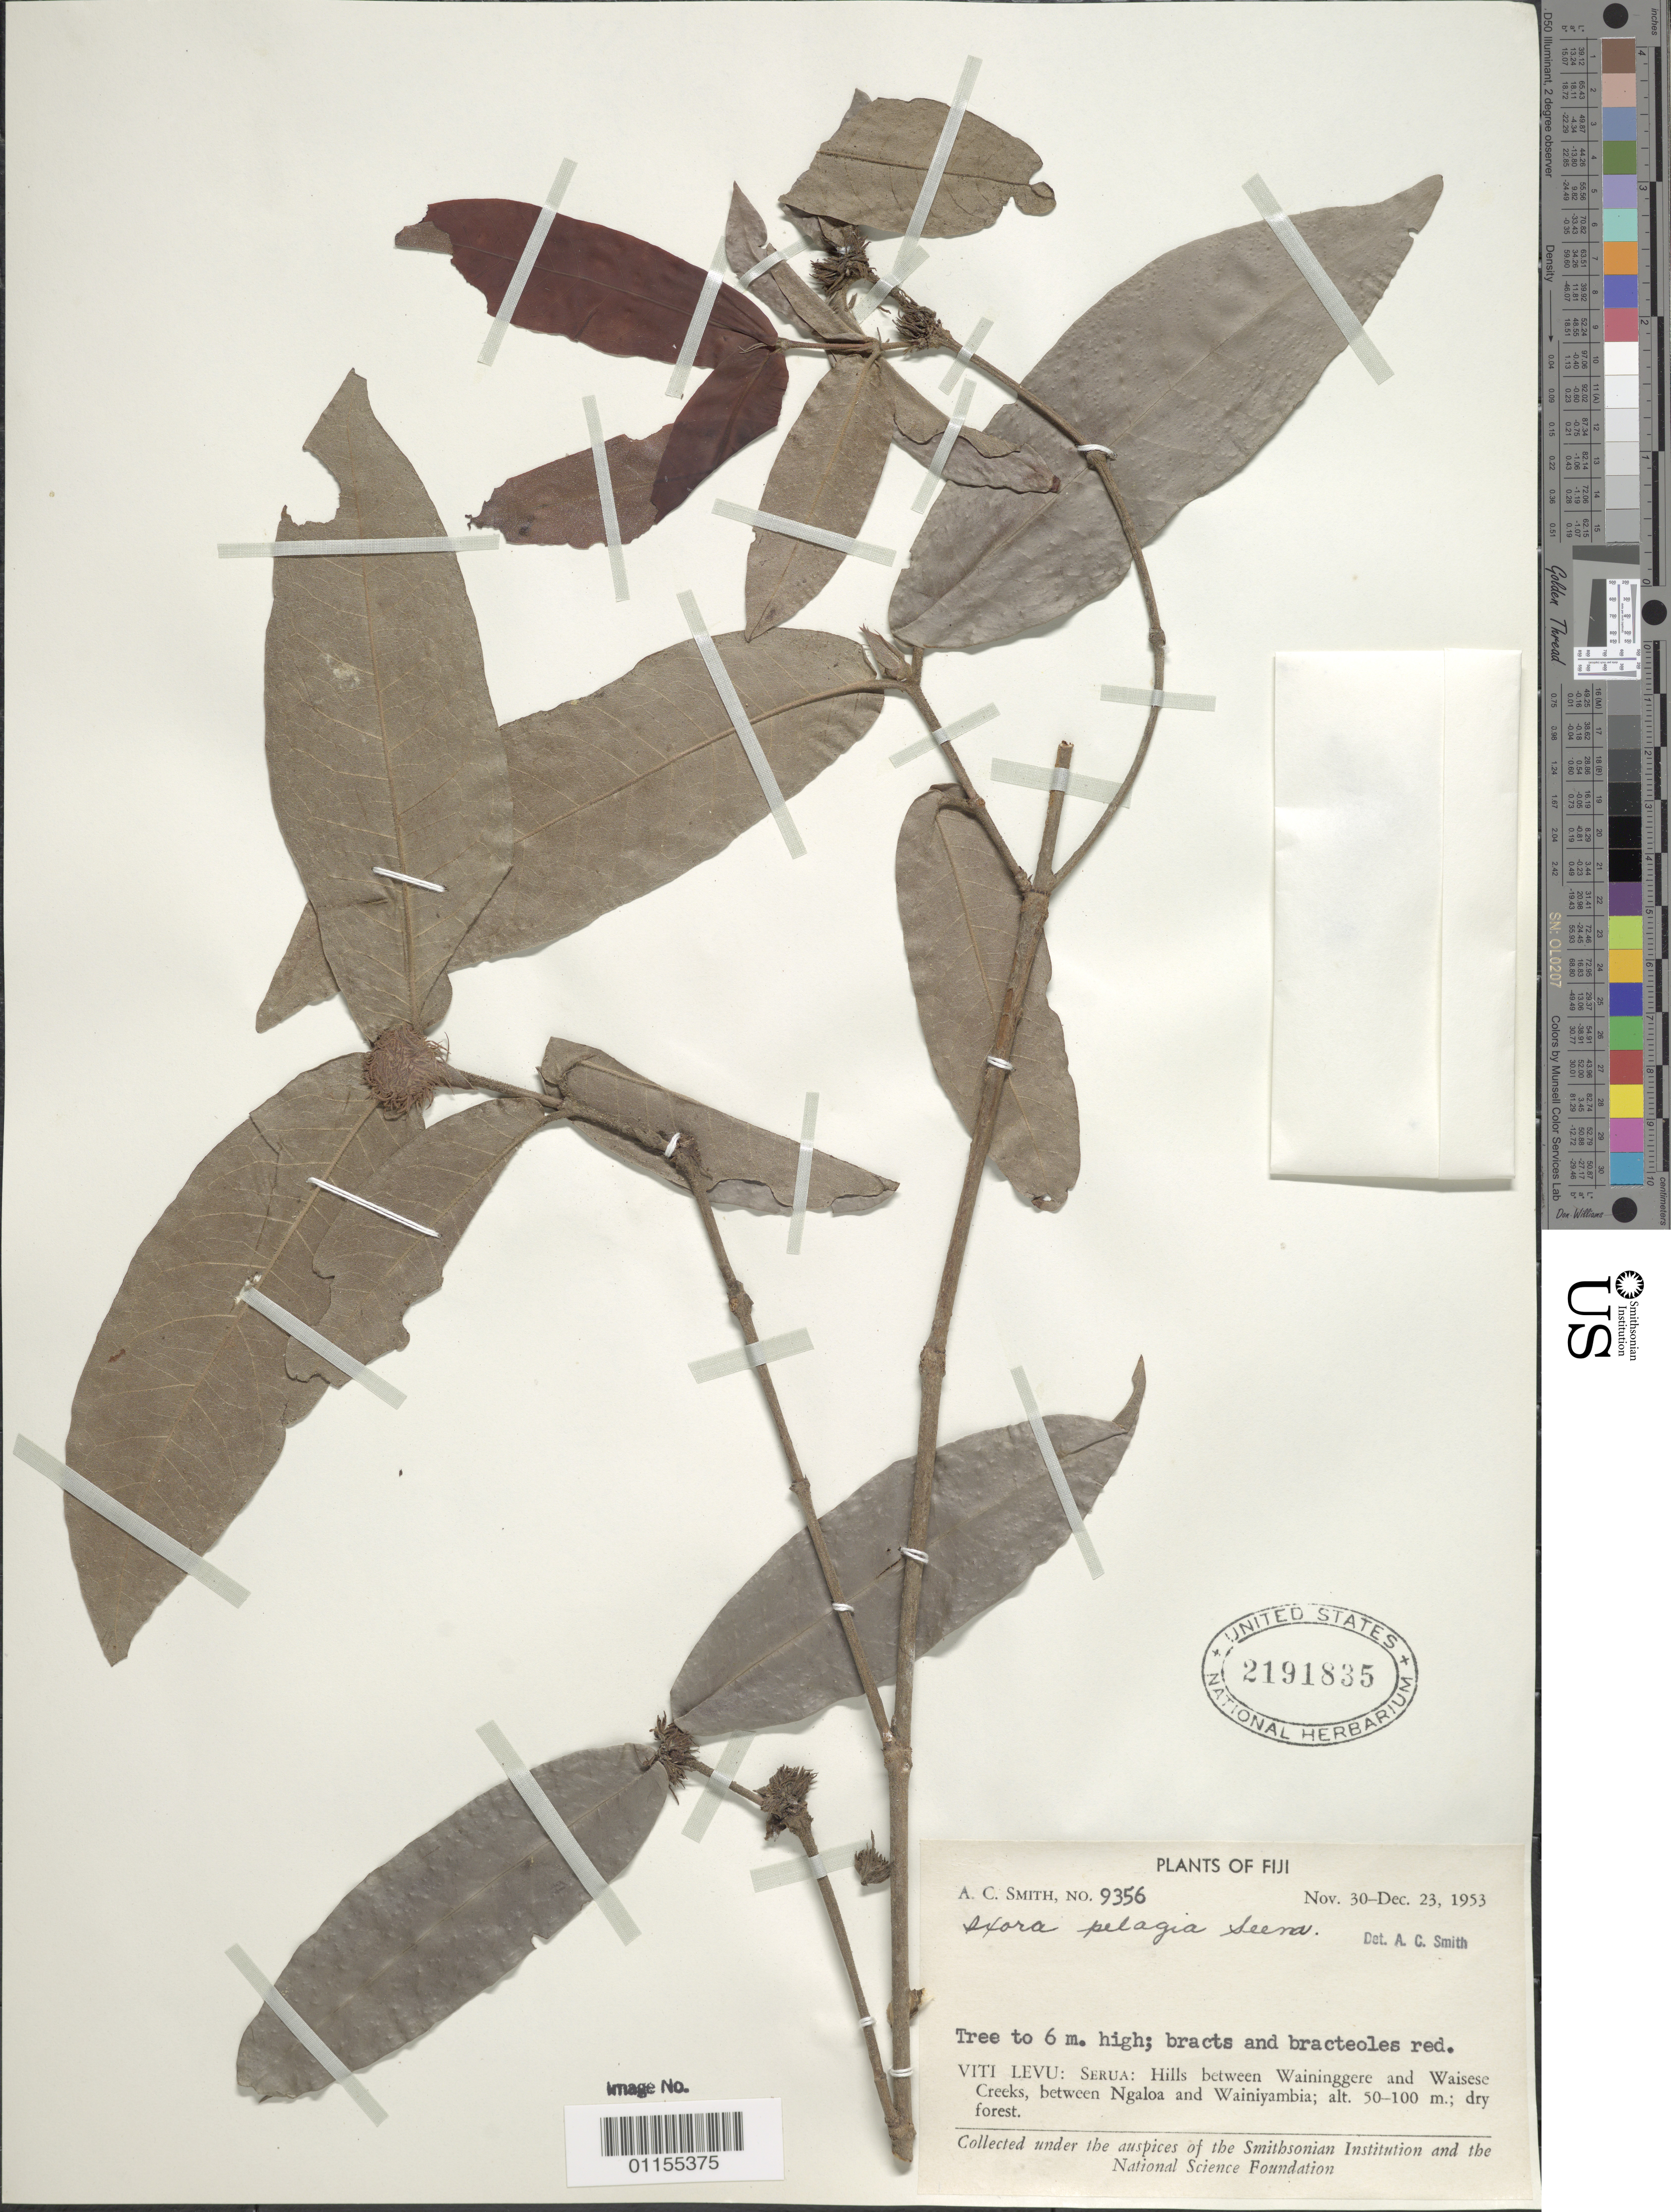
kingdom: Plantae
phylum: Tracheophyta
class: Magnoliopsida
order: Gentianales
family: Rubiaceae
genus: Ixora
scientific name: Ixora pelagia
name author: Seem.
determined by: Smith, A. C.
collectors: A. C. Smith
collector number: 9356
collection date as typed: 30 Nov 1953 to 23 Dec 1953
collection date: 1953-11-30/1953-12-23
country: Fiji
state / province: Central Division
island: Viti Levu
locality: Serua Prov.: hills between waininggere and waisese creeks, between ngaloa and wainiyambia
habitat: dry forest.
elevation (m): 50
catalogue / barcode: US 2191835